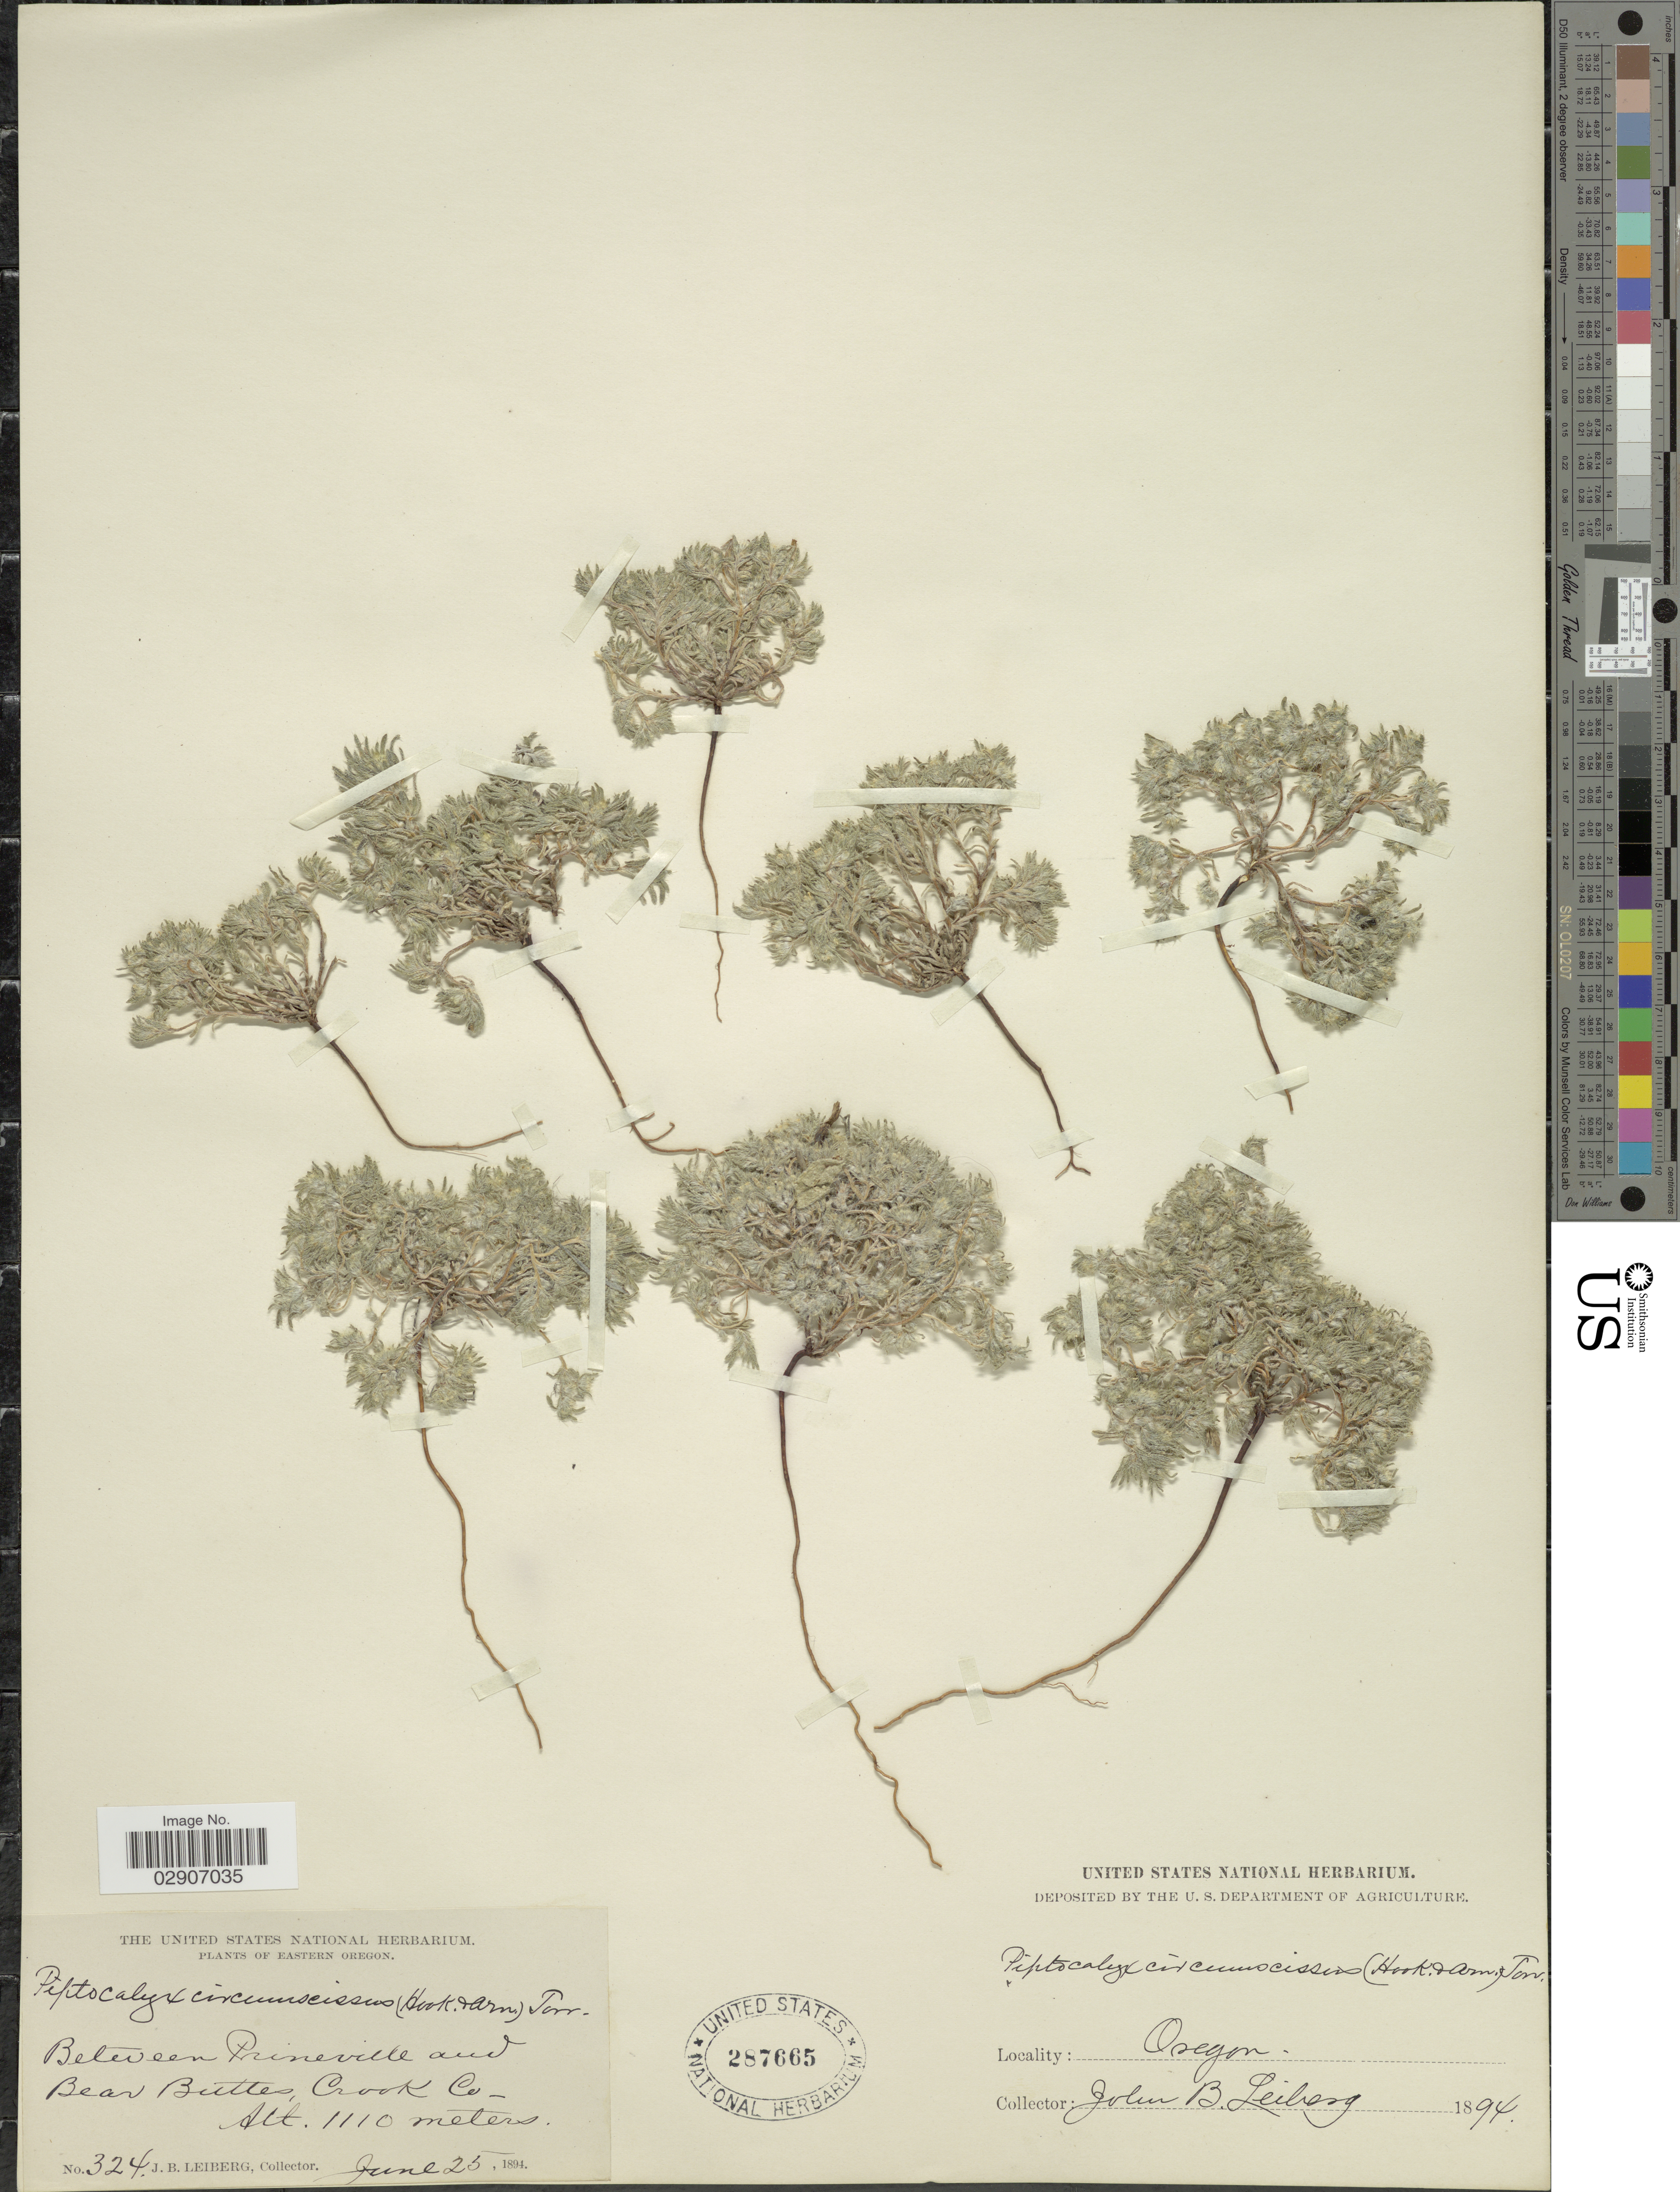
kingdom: Plantae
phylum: Tracheophyta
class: Magnoliopsida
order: Boraginales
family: Boraginaceae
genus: Cryptantha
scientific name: Cryptantha circumscissa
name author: (Hook. & Arn.) I.M. Johnst.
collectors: J. B. Leiberg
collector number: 324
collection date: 1894-06-25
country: United States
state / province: Oregon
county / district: Crook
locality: Eastern Oregon. Between Prineville and Bear Buttes, Crook Co.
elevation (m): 1110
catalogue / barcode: US 287665